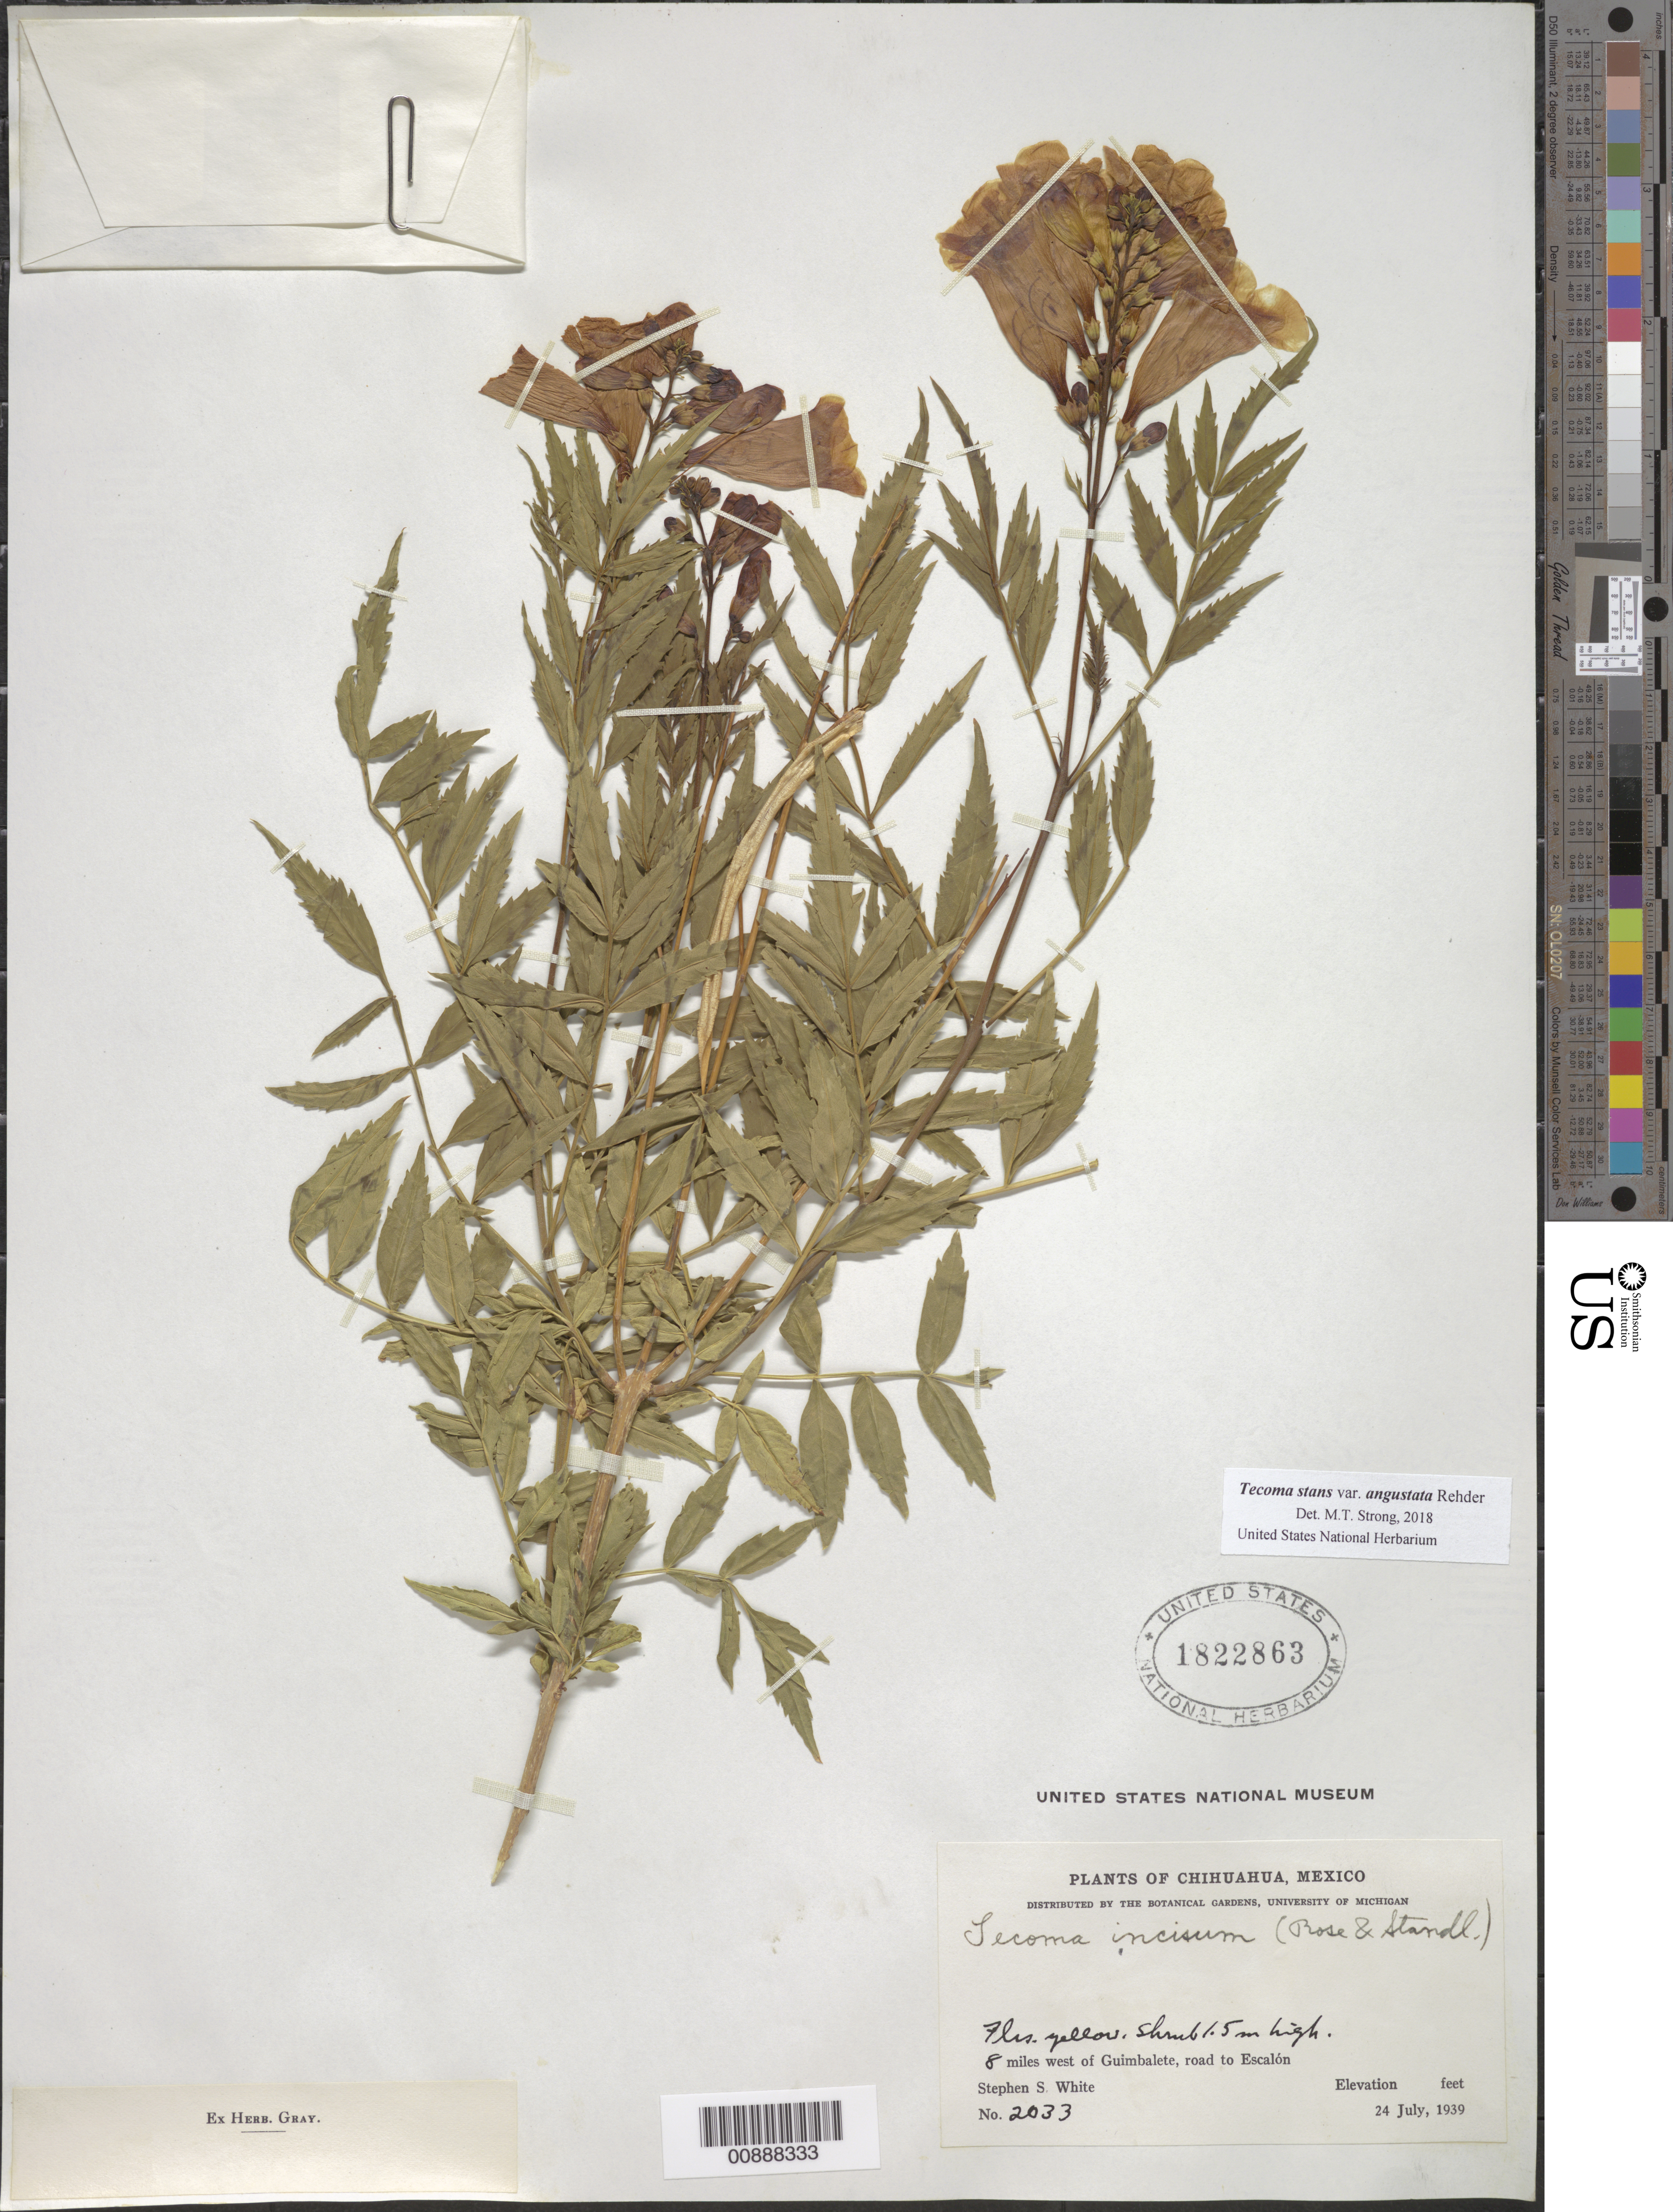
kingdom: Plantae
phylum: Tracheophyta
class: Magnoliopsida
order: Lamiales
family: Bignoniaceae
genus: Tecoma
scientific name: Tecoma stans var. angustata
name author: Rehder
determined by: Strong, M. T., (US), Smithsonian Institution - National Museum of Natural History (UNITED STATES)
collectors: S. S. White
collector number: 2033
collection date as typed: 24 Jul 1939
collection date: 1939-07-24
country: Mexico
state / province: Chihuahua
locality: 8 miles west of Guimbalete, road to Escalón.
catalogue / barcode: US 1822863